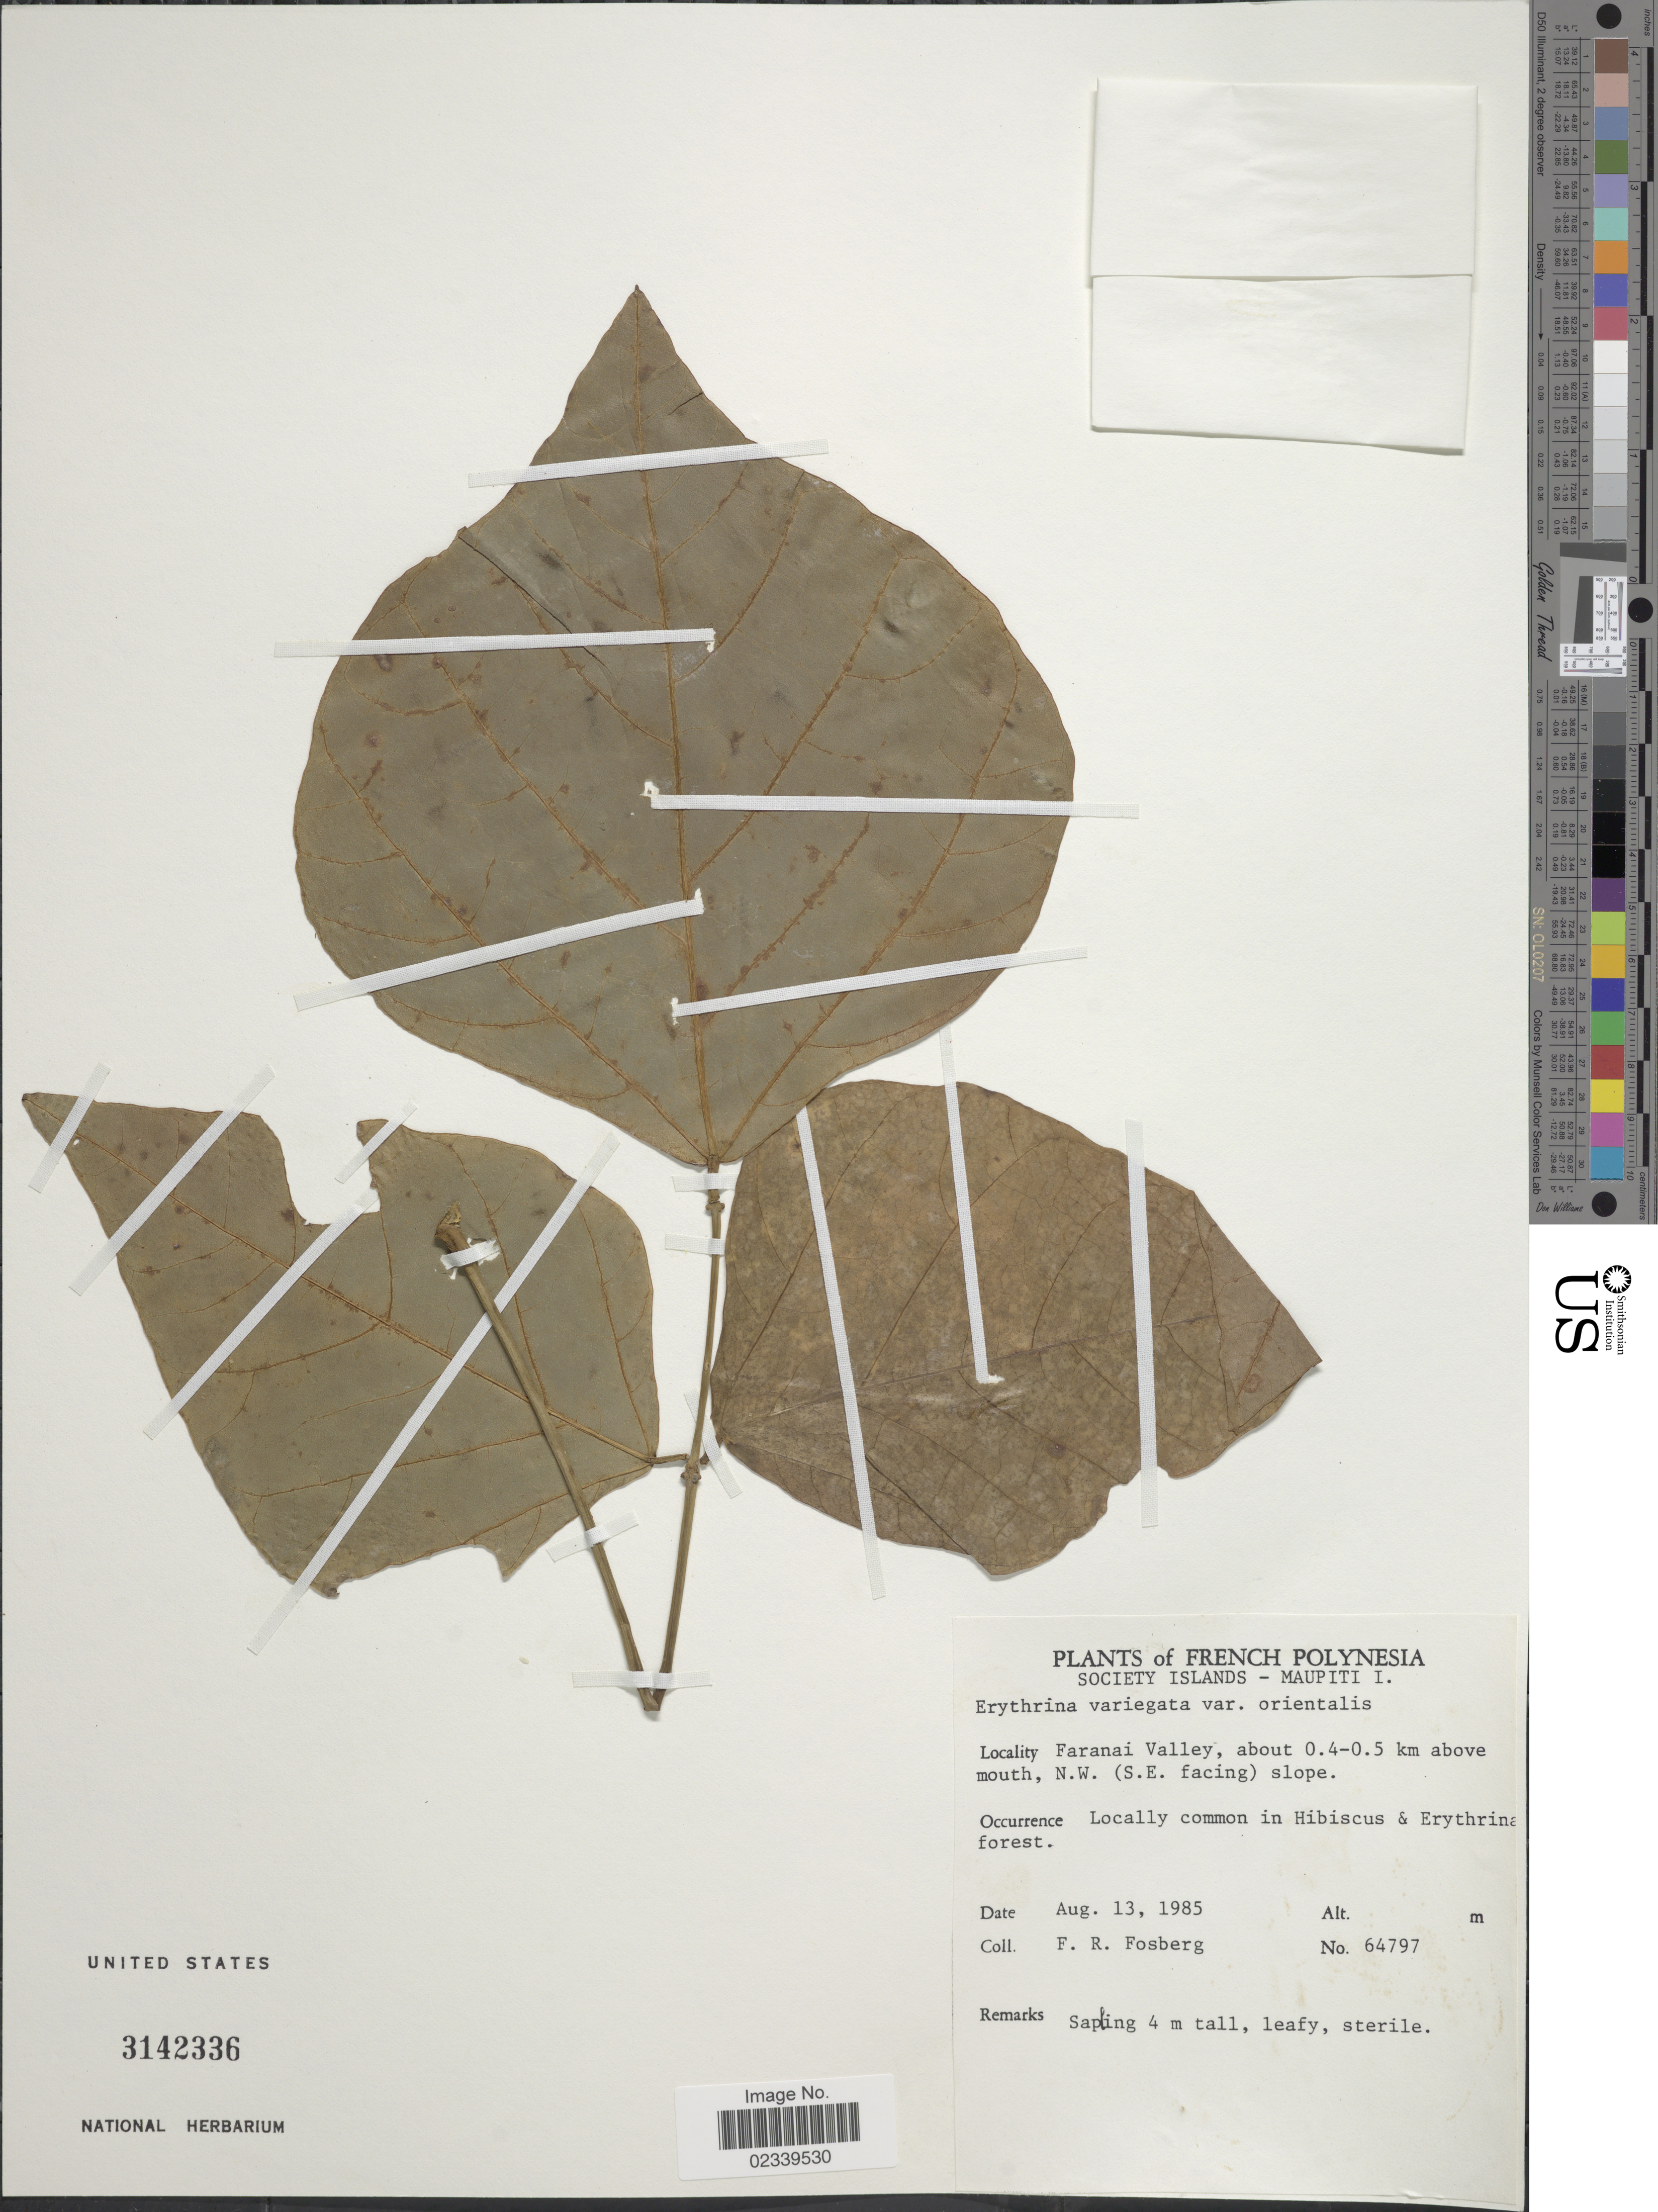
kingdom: Plantae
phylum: Tracheophyta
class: Magnoliopsida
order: Fabales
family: Fabaceae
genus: Erythrina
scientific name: Erythrina variegata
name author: L.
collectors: F. R. Fosberg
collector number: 64797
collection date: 1985-08-13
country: French Polynesia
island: Maupiti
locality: Society Islands, Maupiti I. Faranai Valley, about 0.4-0.5 km above mouth, N.W. (S.E. facing) slope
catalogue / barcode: US 3142336